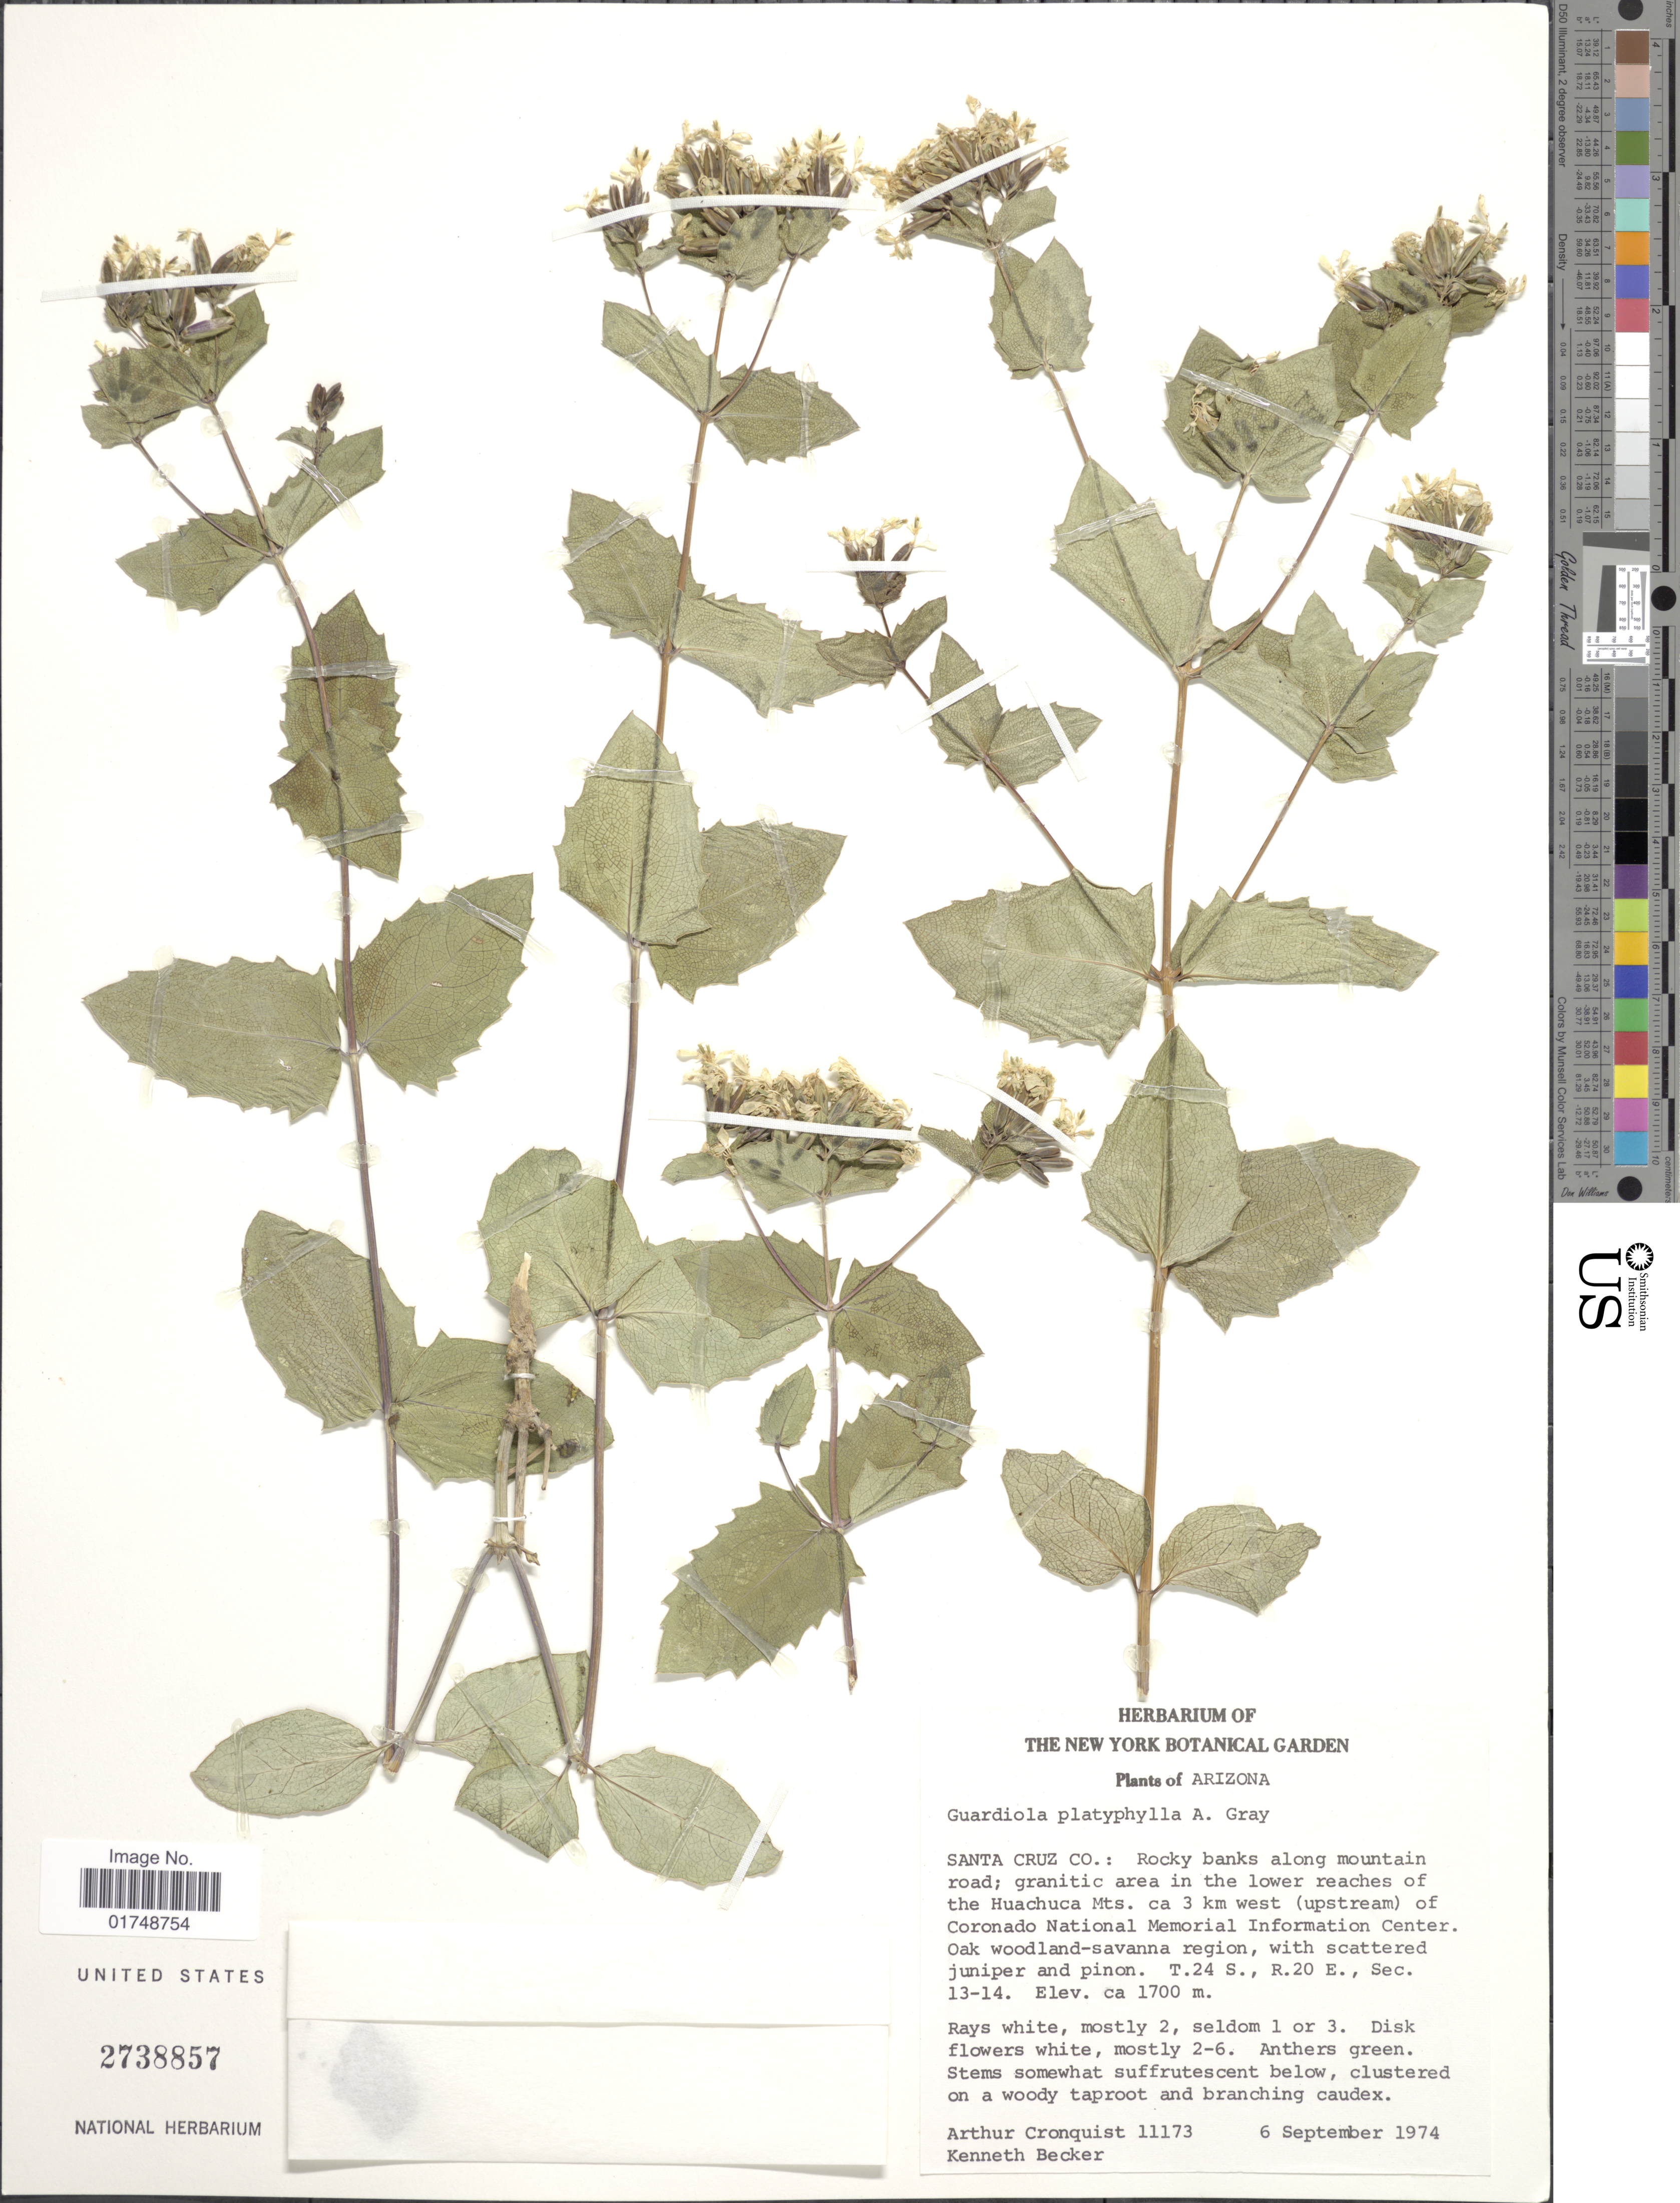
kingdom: Plantae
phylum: Tracheophyta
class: Magnoliopsida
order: Asterales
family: Asteraceae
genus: Guardiola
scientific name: Guardiola platyphylla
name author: A. Gray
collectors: A. J. Cronquist & K. M. Becker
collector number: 22273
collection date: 1974-09-06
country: United States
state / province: Arizona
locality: Santa Cruz Co. : Rocky banks along mountain road; granitic area in the lower reaches of the Huachuca Mts. ca 3 km west ( upstream) of Coronado National Memorial Information Center. Oak woodlands-savanna region, with scattered juniper and pinon. T.24 s., R.20 E., Sec. 13-14.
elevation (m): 1700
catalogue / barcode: US 2738857